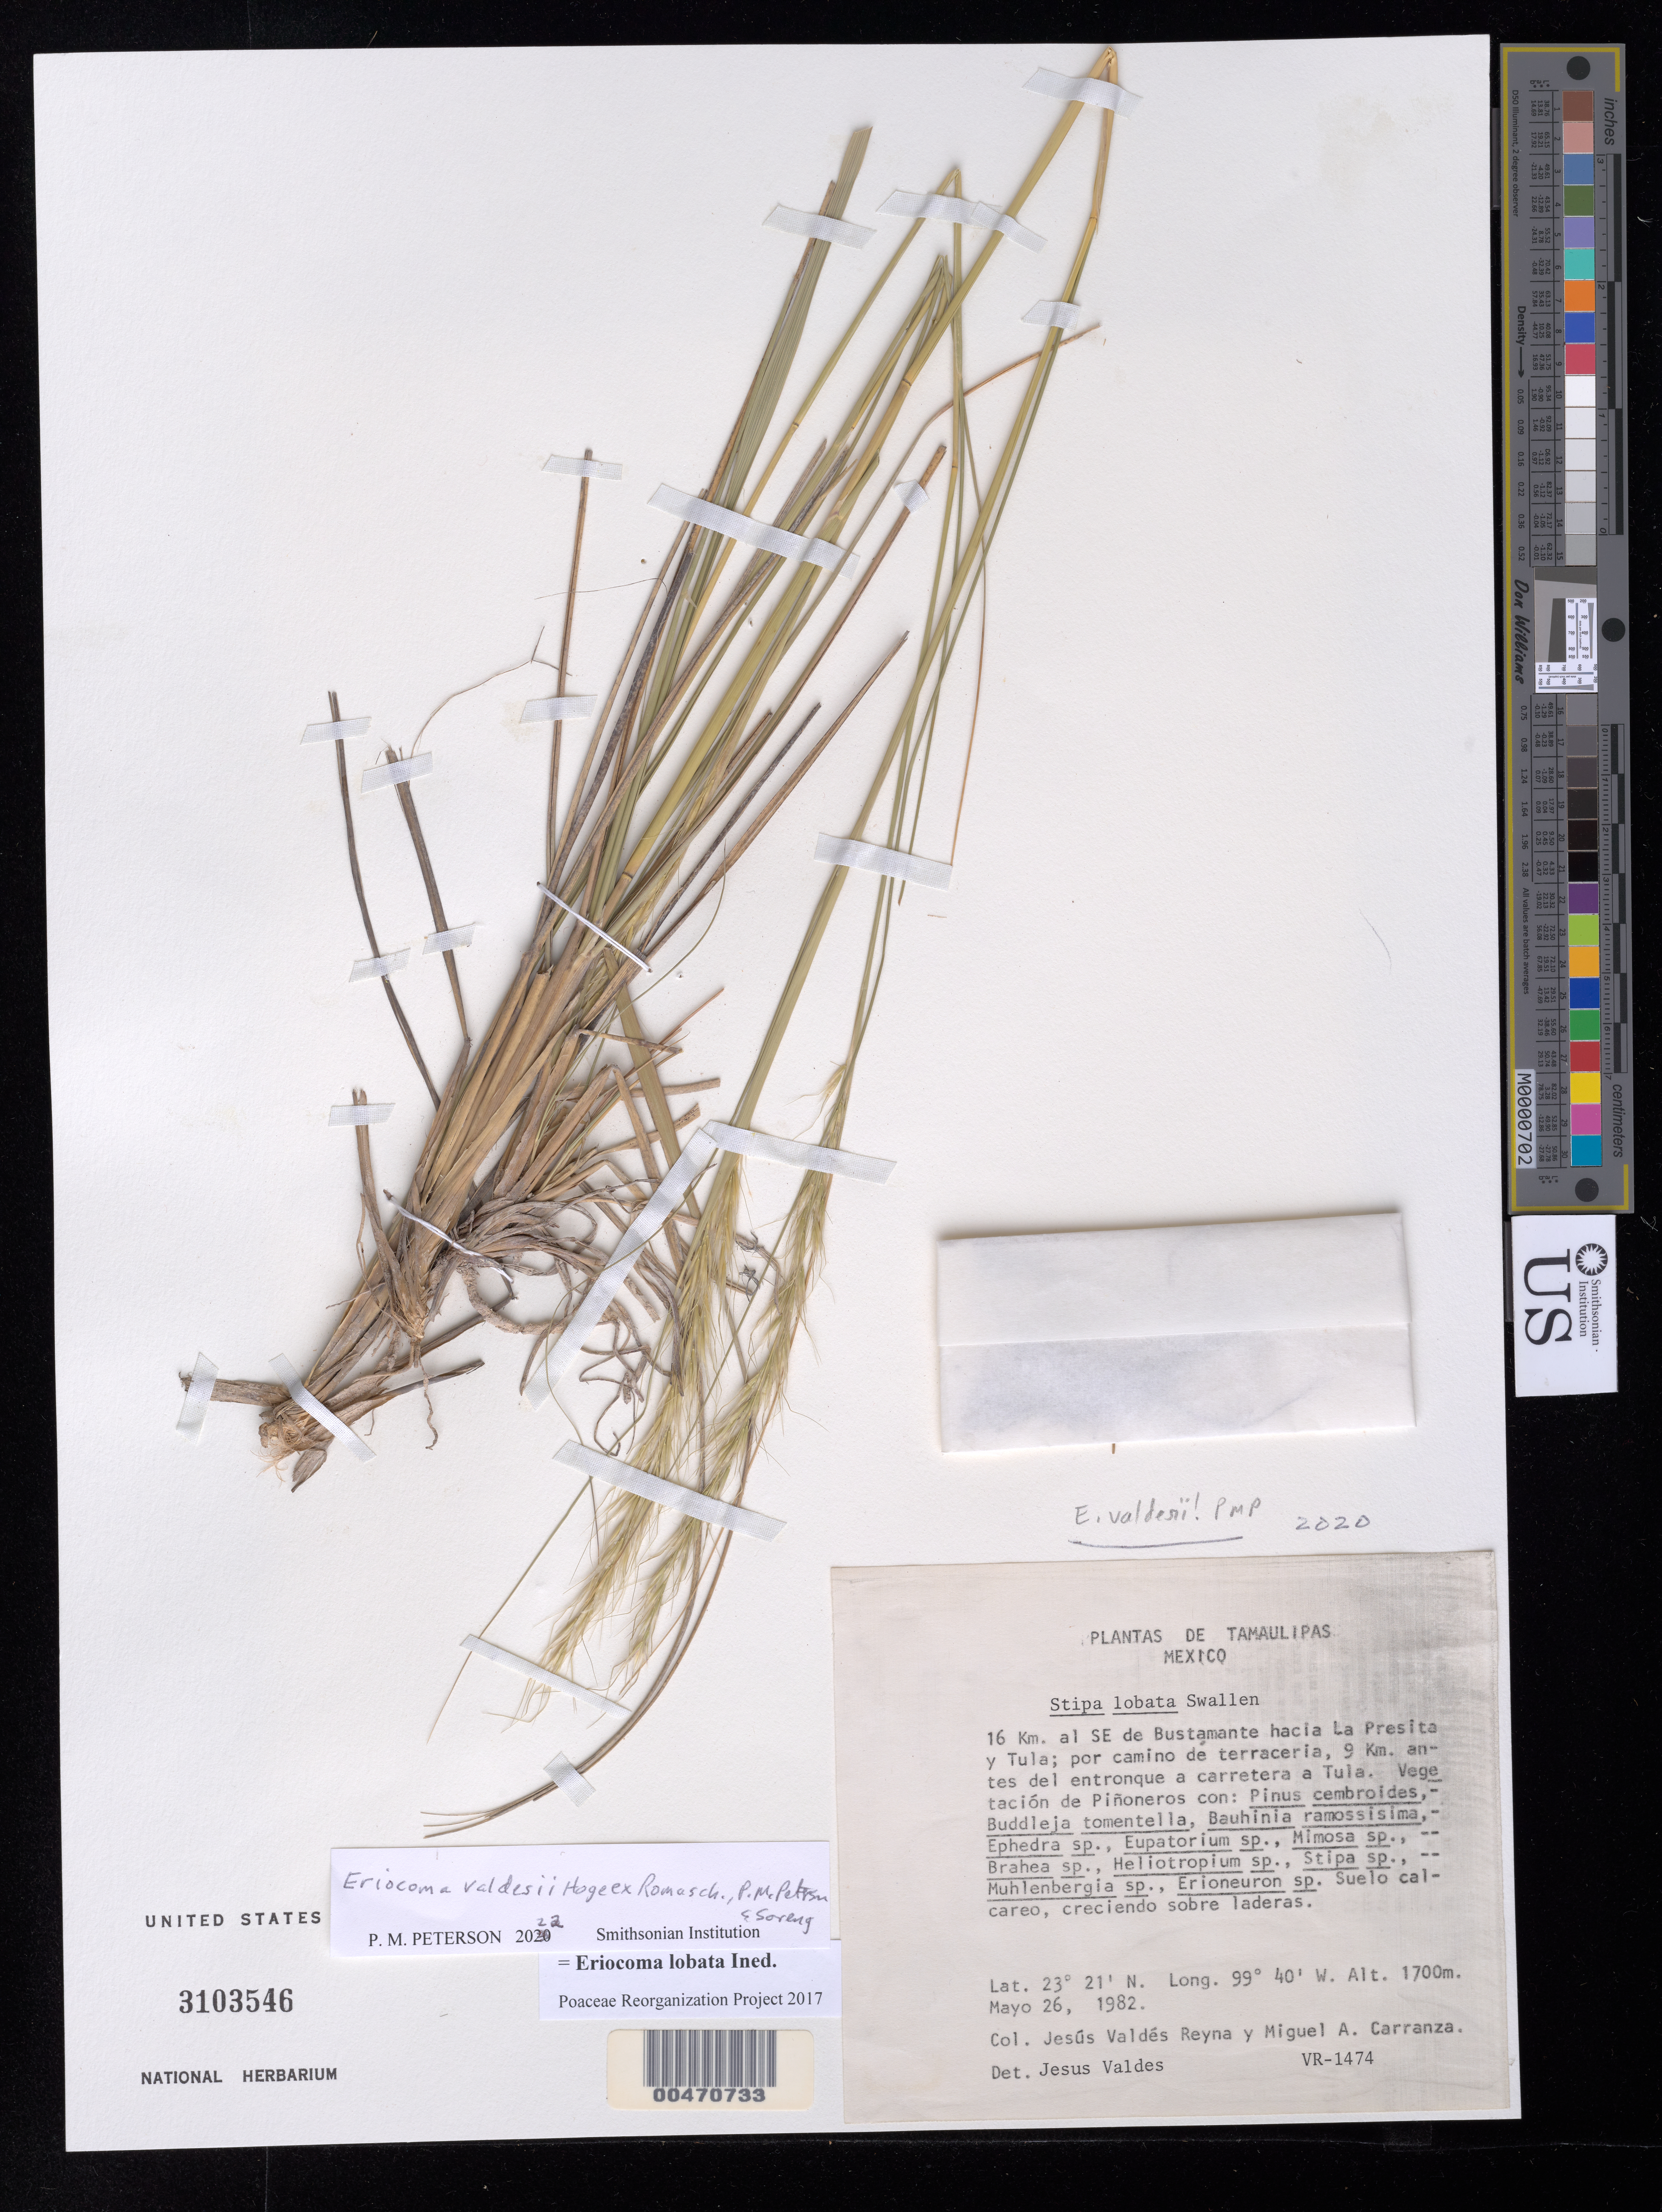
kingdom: Plantae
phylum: Tracheophyta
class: Liliopsida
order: Poales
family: Poaceae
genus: Eriocoma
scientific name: Eriocoma valdesii Hoge ex Romasch., P.M. Peterson & Soreng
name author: Hoge ex Romasch. et al.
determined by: Peterson, Paul M., (BOT), Smithsonian Institution - National Museum of Natural History (UNITED STATES)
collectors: J. Valdés-Reyna & M. Carranza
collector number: VR-1474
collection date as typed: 26 May 1982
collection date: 1982-05-26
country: Mexico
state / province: Tamaulipas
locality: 16 km SE of Bustamante toward La Presita & Tula, 9 km before the jct to hwy to Tula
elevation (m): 1700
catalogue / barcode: US 3103546